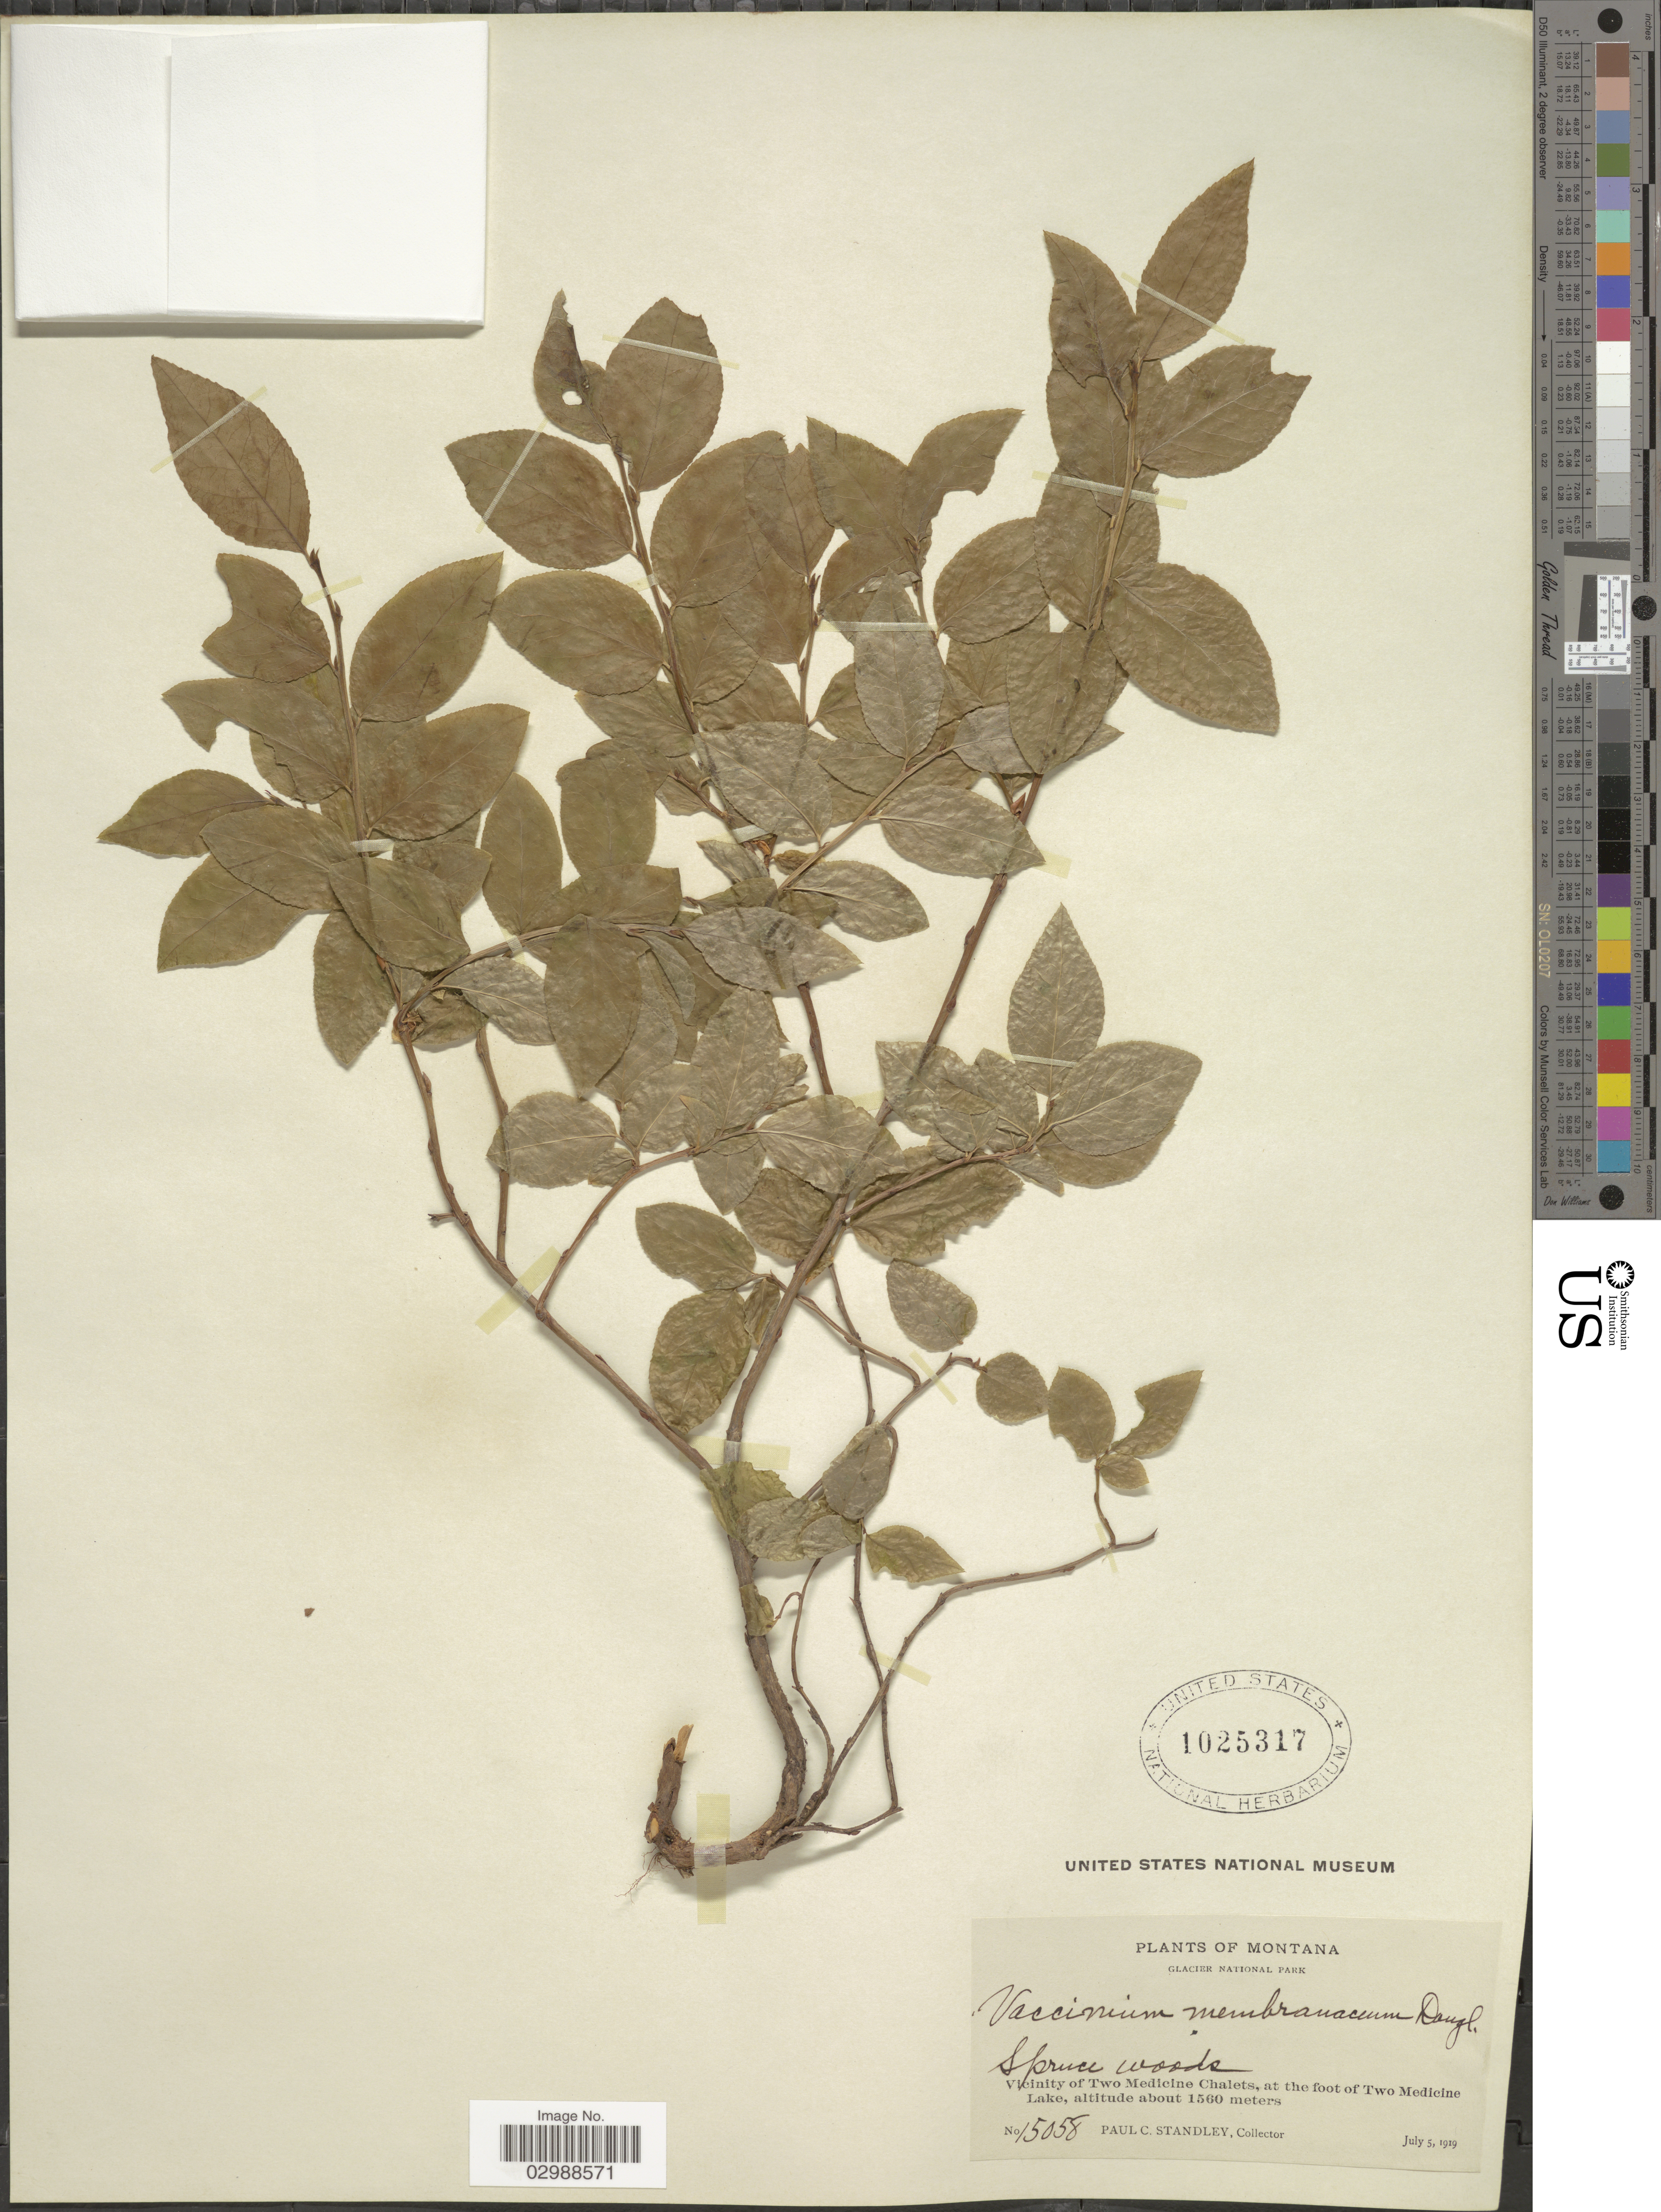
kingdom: Plantae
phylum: Tracheophyta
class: Magnoliopsida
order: Ericales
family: Ericaceae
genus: Vaccinium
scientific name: Vaccinium membranaceum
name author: Douglas ex Torr.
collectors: P. C. Standley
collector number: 15058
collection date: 1919-07-05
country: United States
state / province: Montana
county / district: Glacier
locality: Glacier National Park, Vicinity of Two Medicine Chalets, at the foot of Two Medicine Lake.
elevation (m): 1560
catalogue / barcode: US 1025317